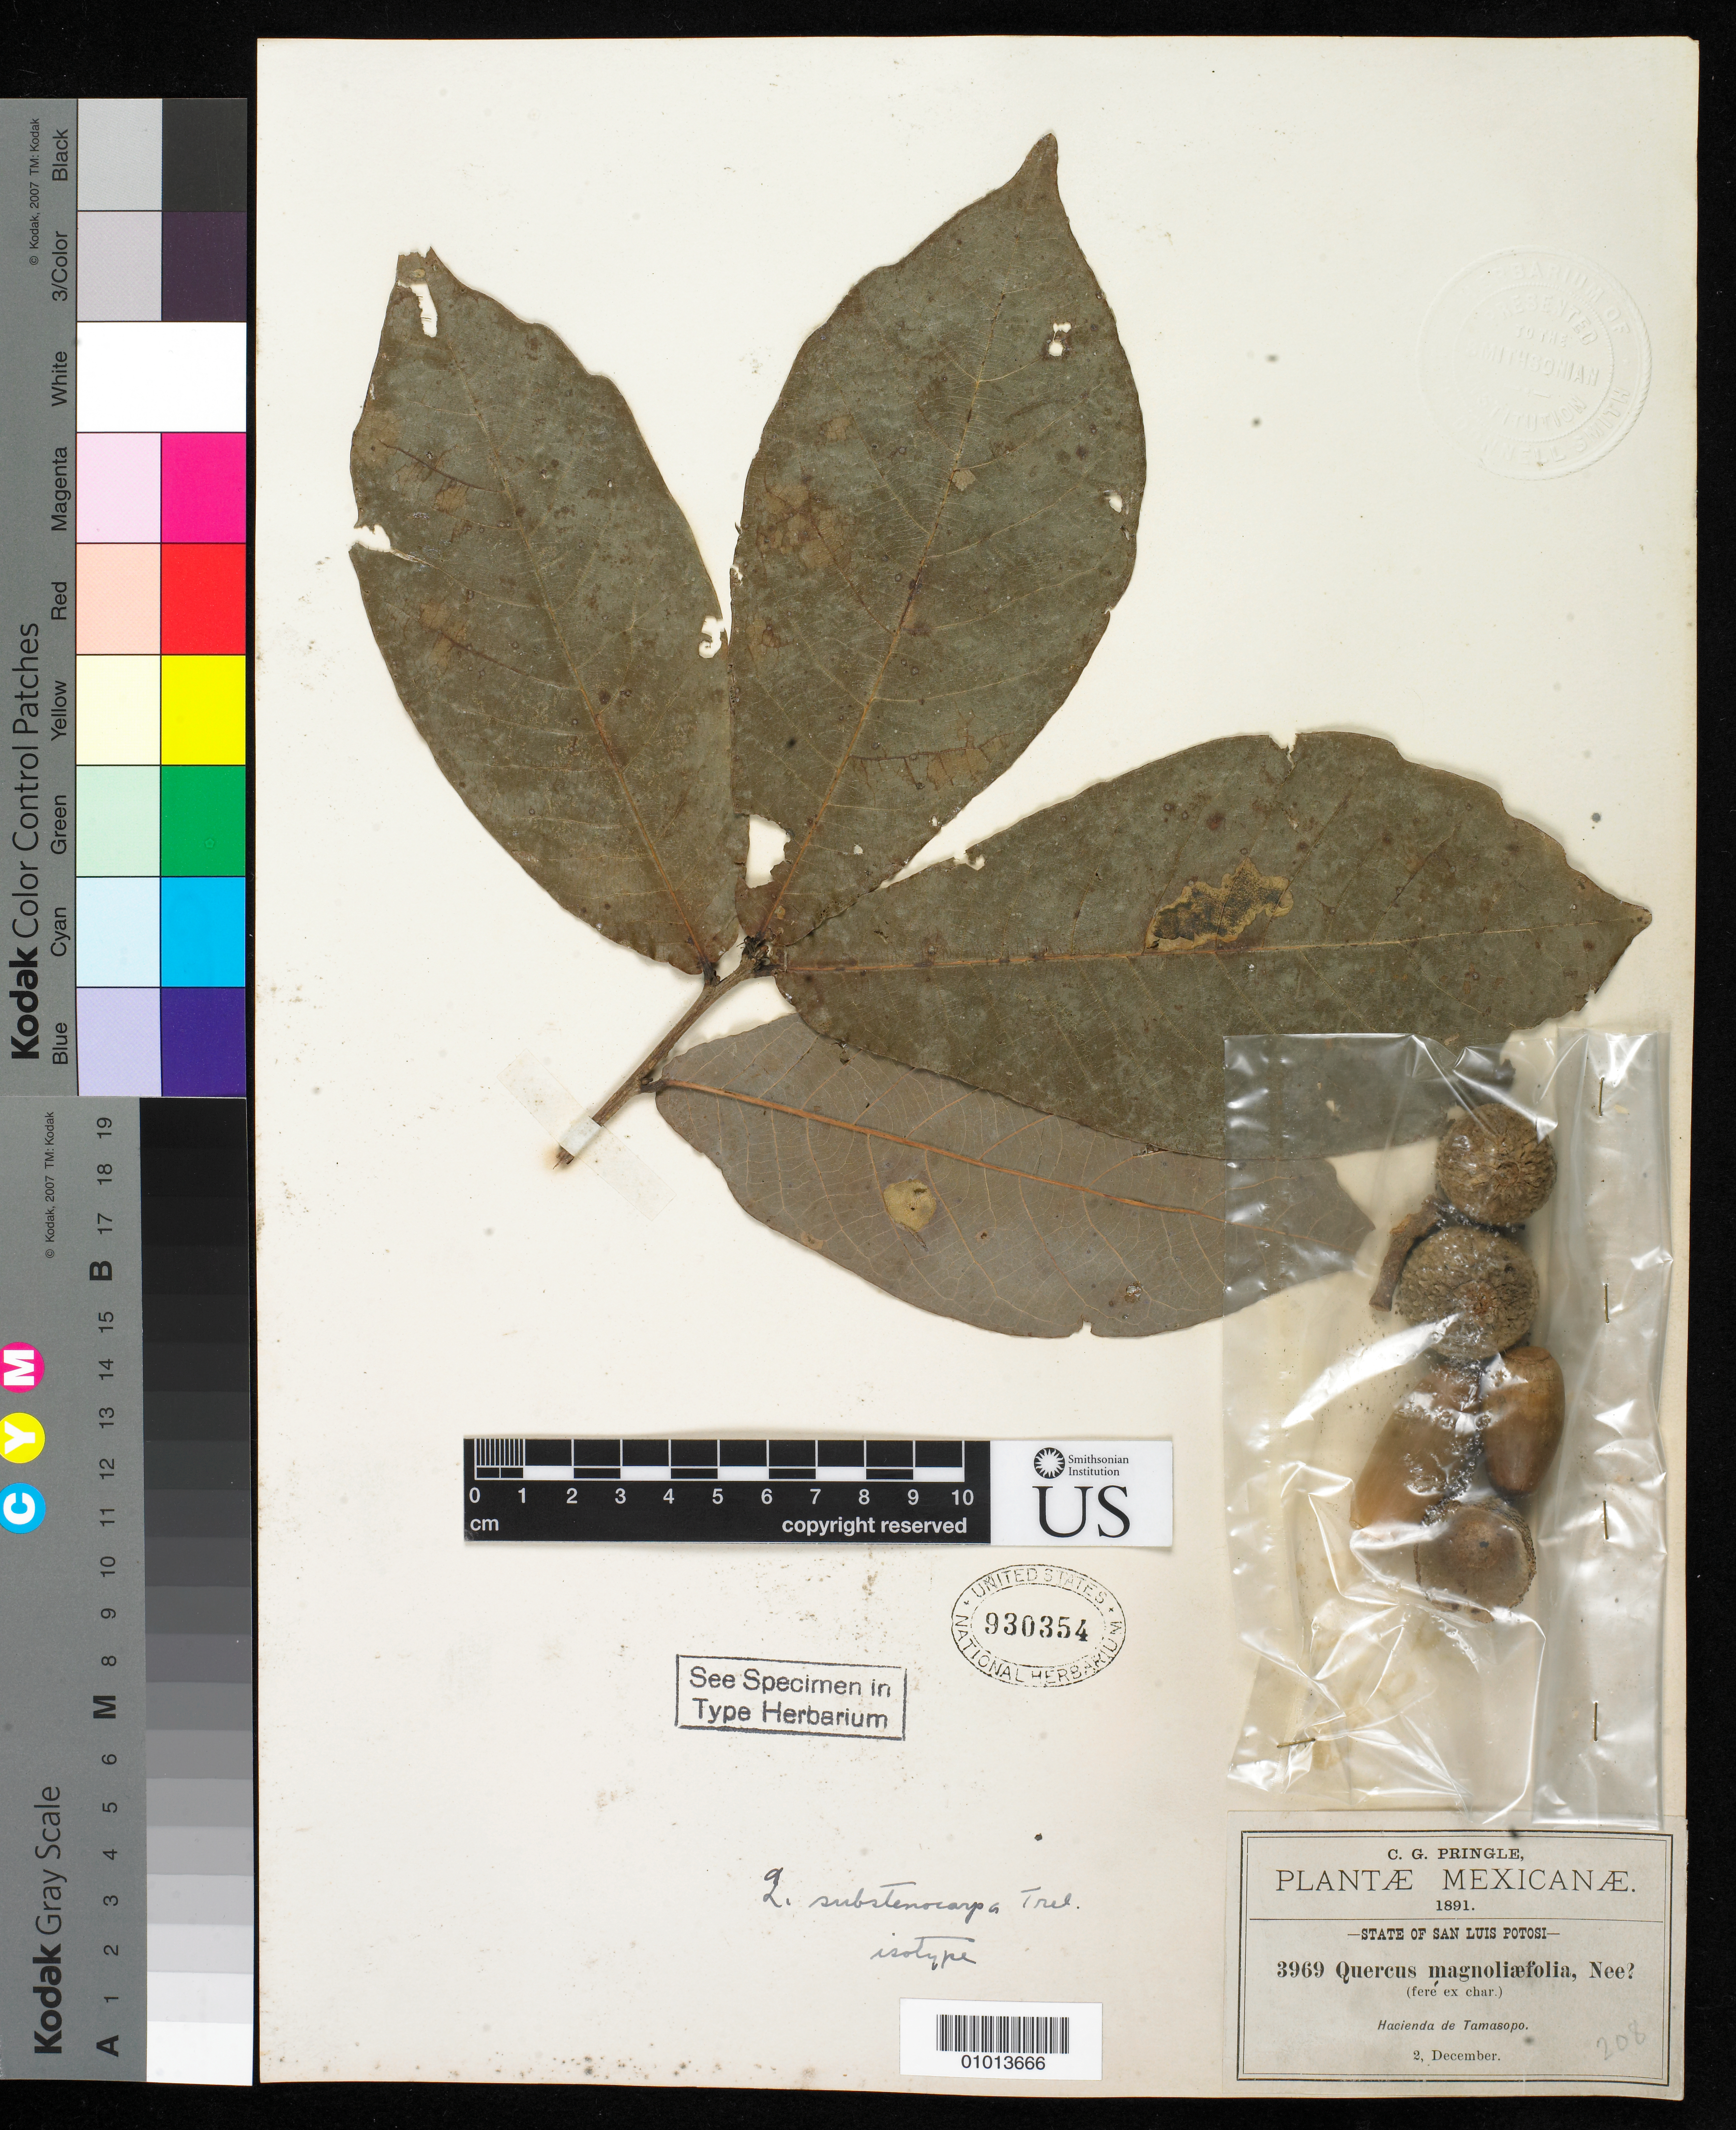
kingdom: Plantae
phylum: Tracheophyta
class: Magnoliopsida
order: Fagales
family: Fagaceae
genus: Quercus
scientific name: Quercus substenocarpa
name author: Trel.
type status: Isotype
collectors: C. G. Pringle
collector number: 3969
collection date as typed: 02 Dec 1891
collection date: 1891-12-02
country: Mexico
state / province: San Luis Potosí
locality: Hacienda de Tamposopo.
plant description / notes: Specimen ex John Donnell Smith herbarium.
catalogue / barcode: US 930354